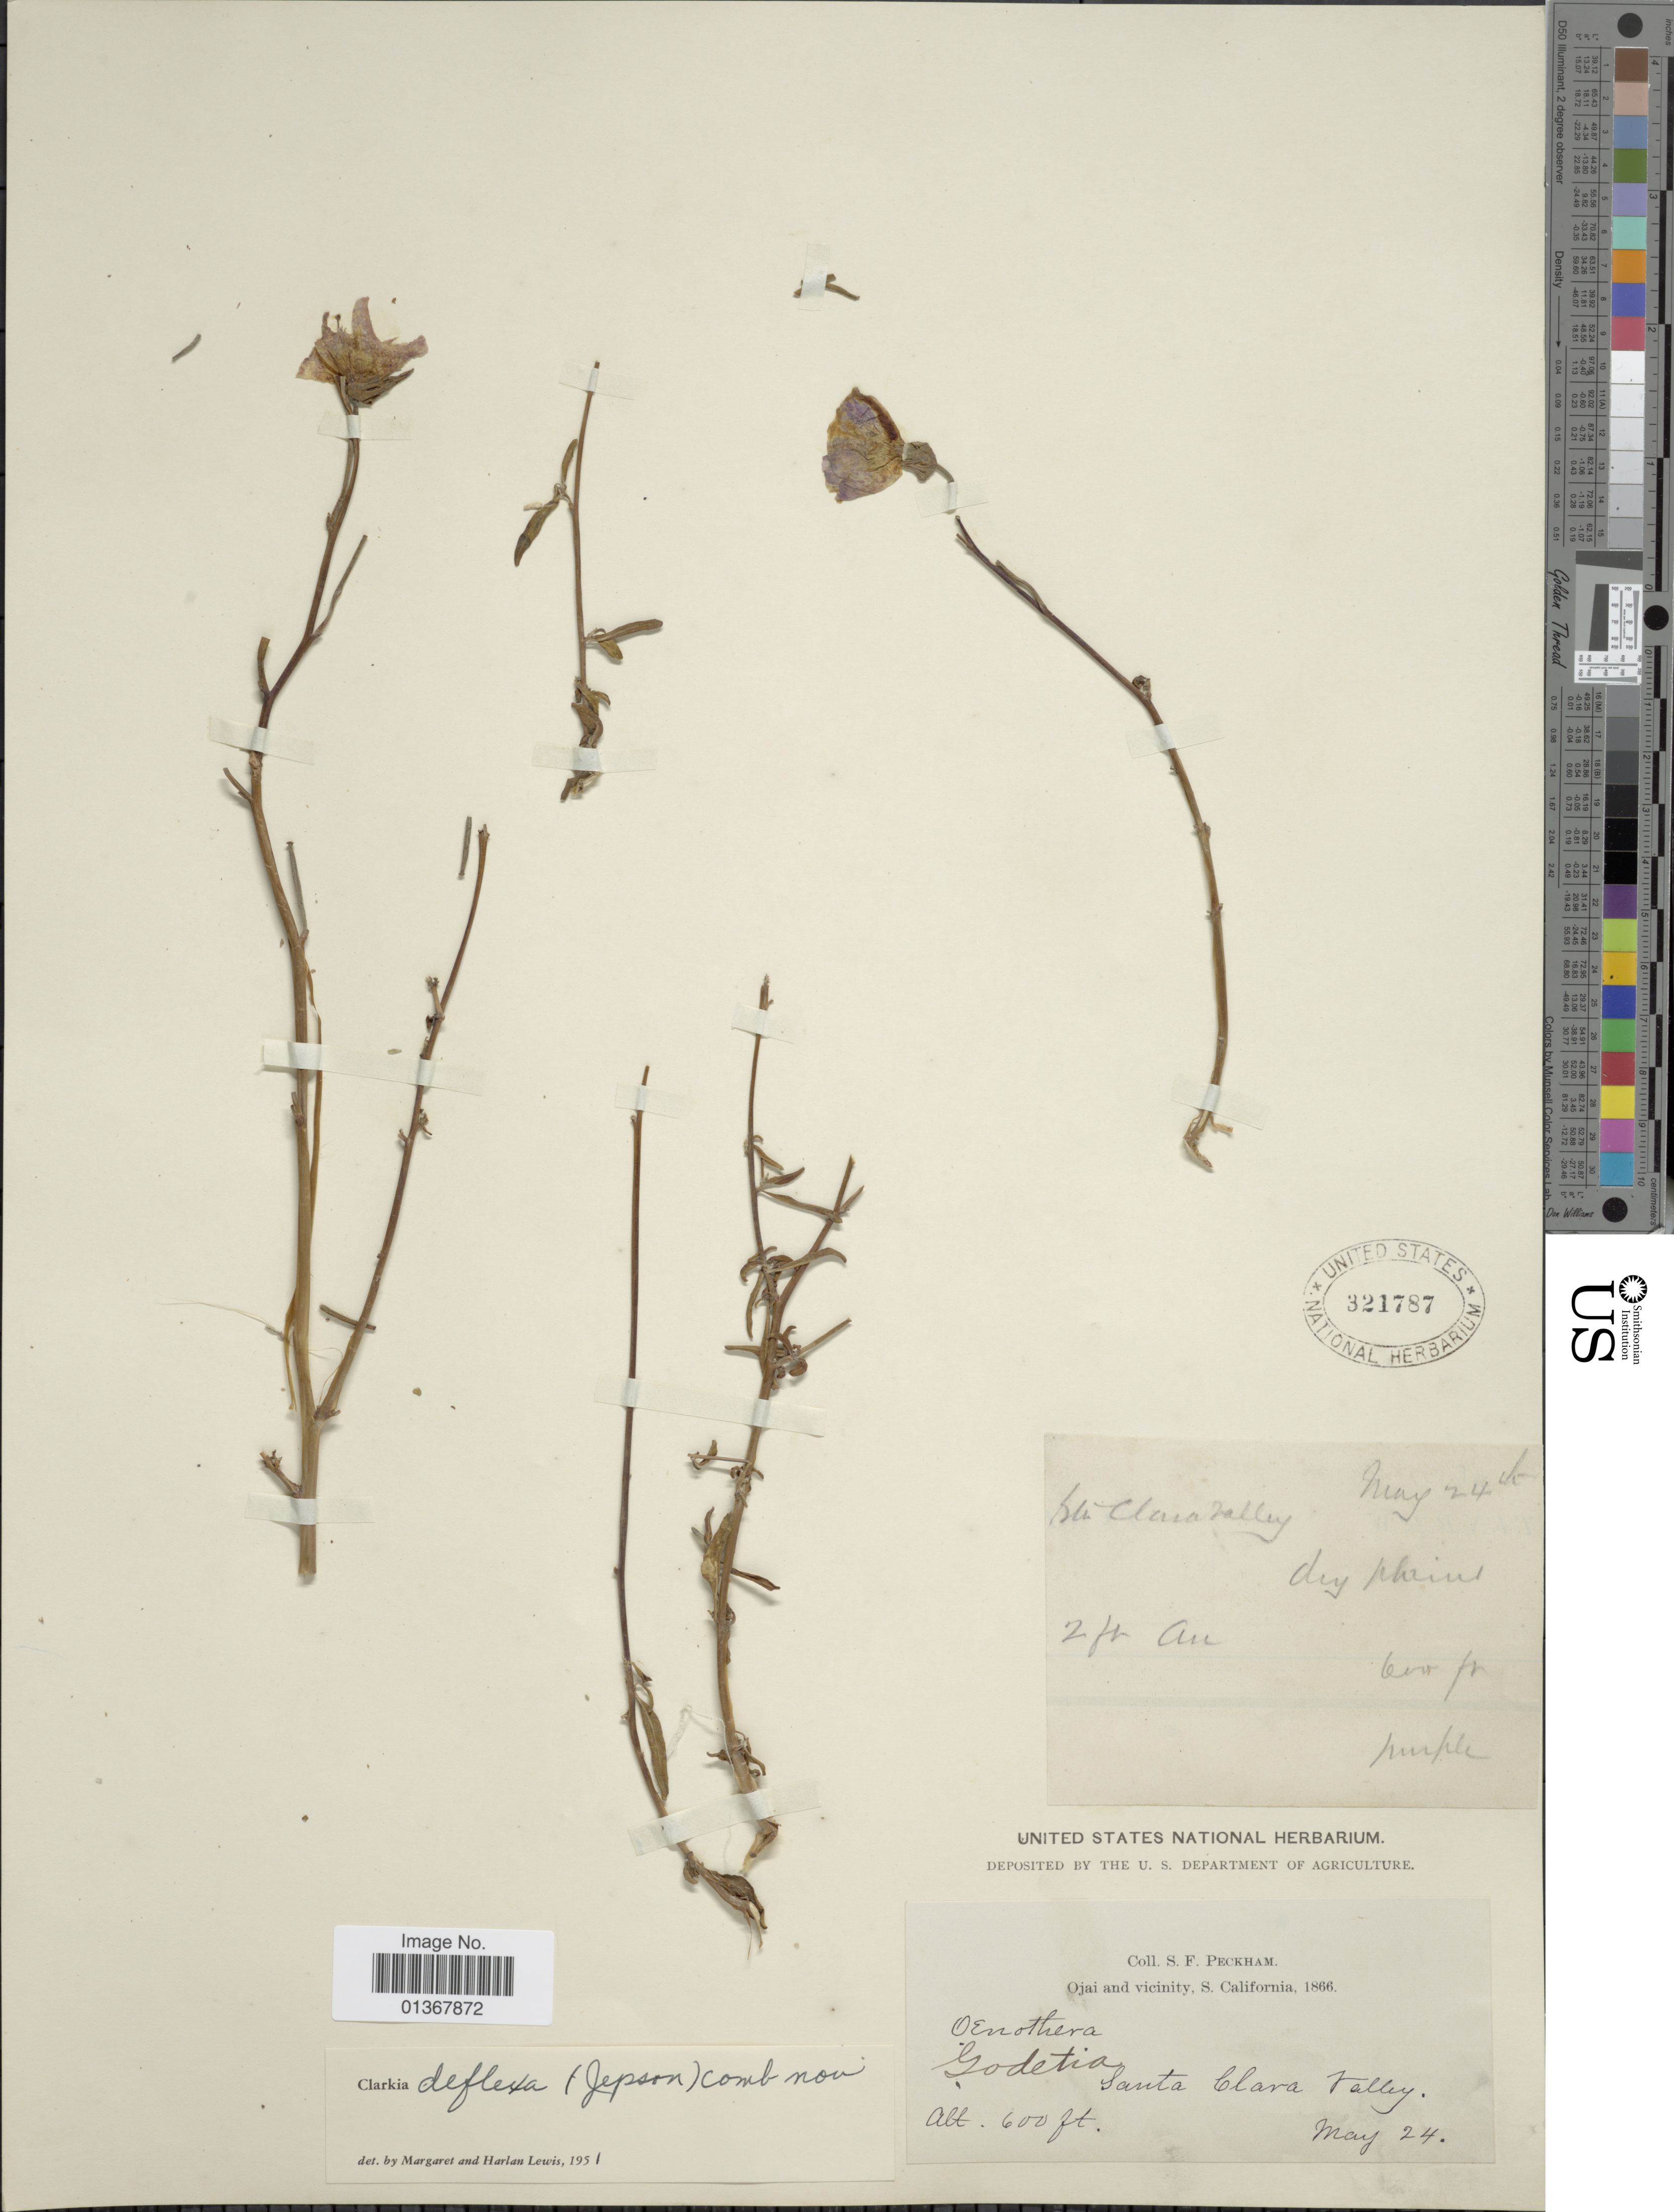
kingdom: Plantae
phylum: Tracheophyta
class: Magnoliopsida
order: Myrtales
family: Onagraceae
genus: Clarkia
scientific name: Clarkia bottae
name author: (Spach) F. H. Lewis & M.E. Lewis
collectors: S. Peckham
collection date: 1866-05-24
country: United States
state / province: California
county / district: Ventura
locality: Ojai and vicinity , Santa Clara Valley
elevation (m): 183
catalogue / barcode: US 321787